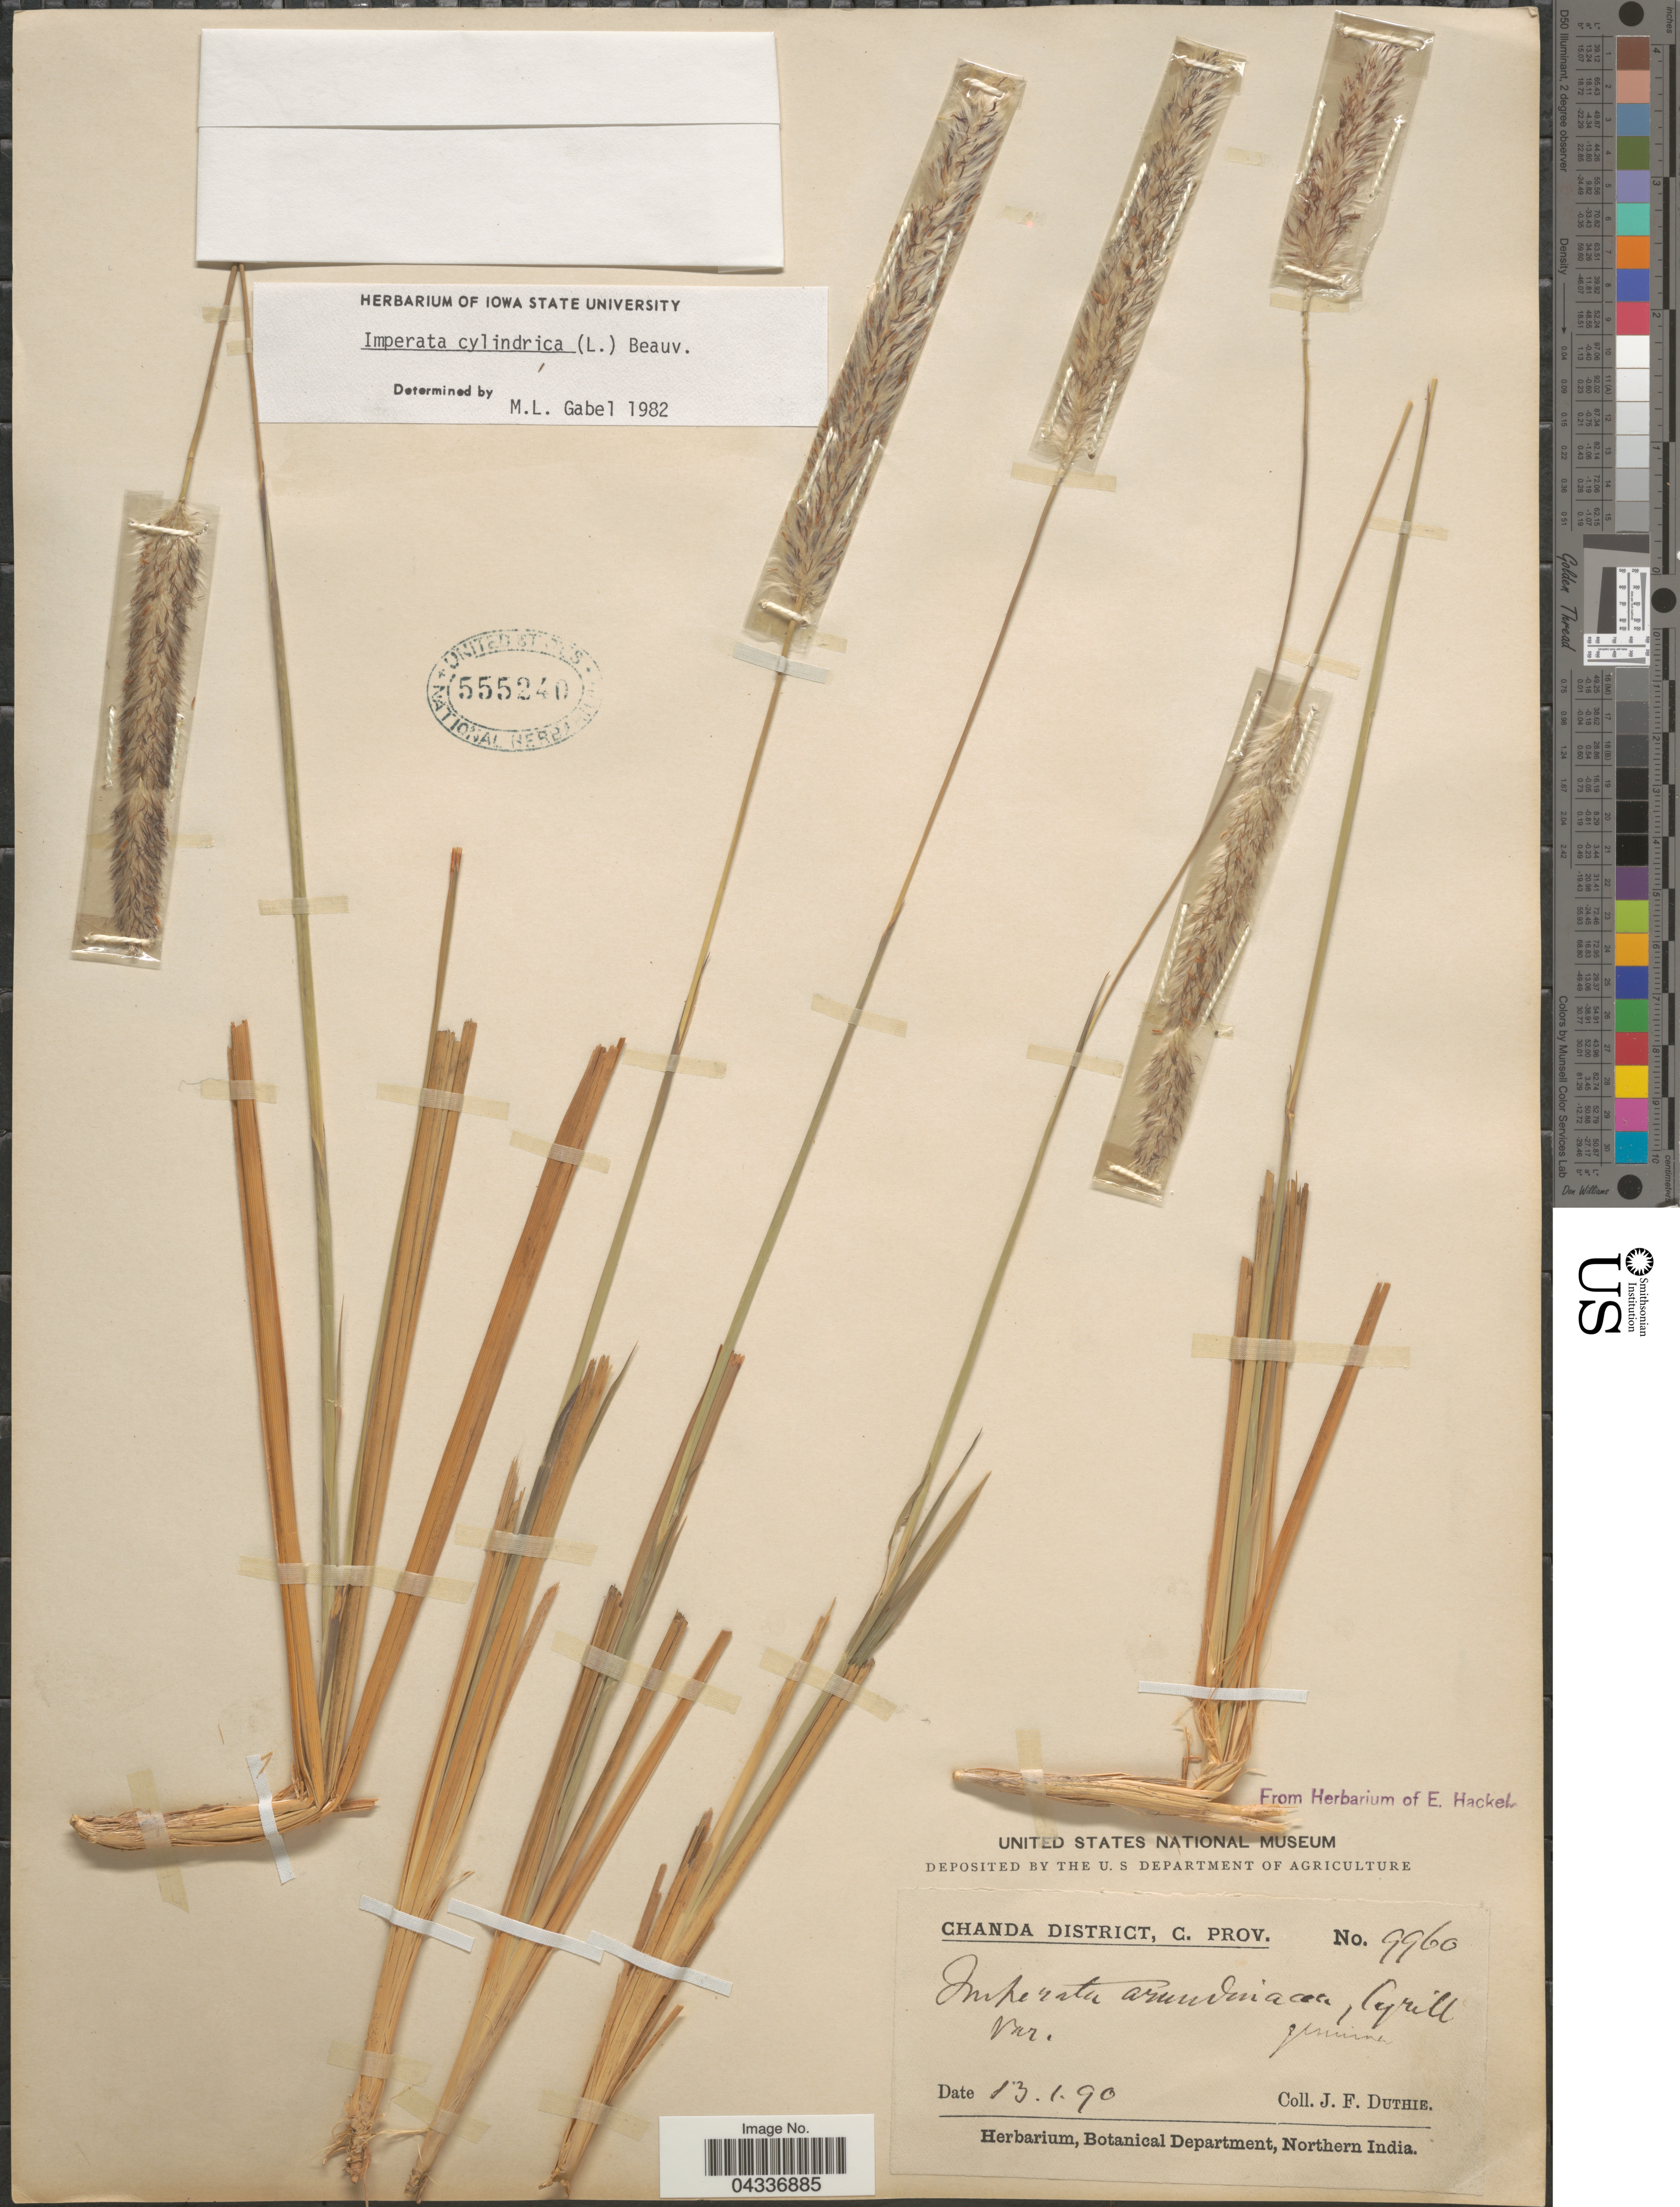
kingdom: Plantae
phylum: Tracheophyta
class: Liliopsida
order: Poales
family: Poaceae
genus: Imperata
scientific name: Imperata cylindrica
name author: (L.) P. Beauv.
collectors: J. F. Duthie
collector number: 9960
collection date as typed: Transcribed d/m/y: 13/1/90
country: India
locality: Chanda District, C. Prov.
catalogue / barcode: US 555240